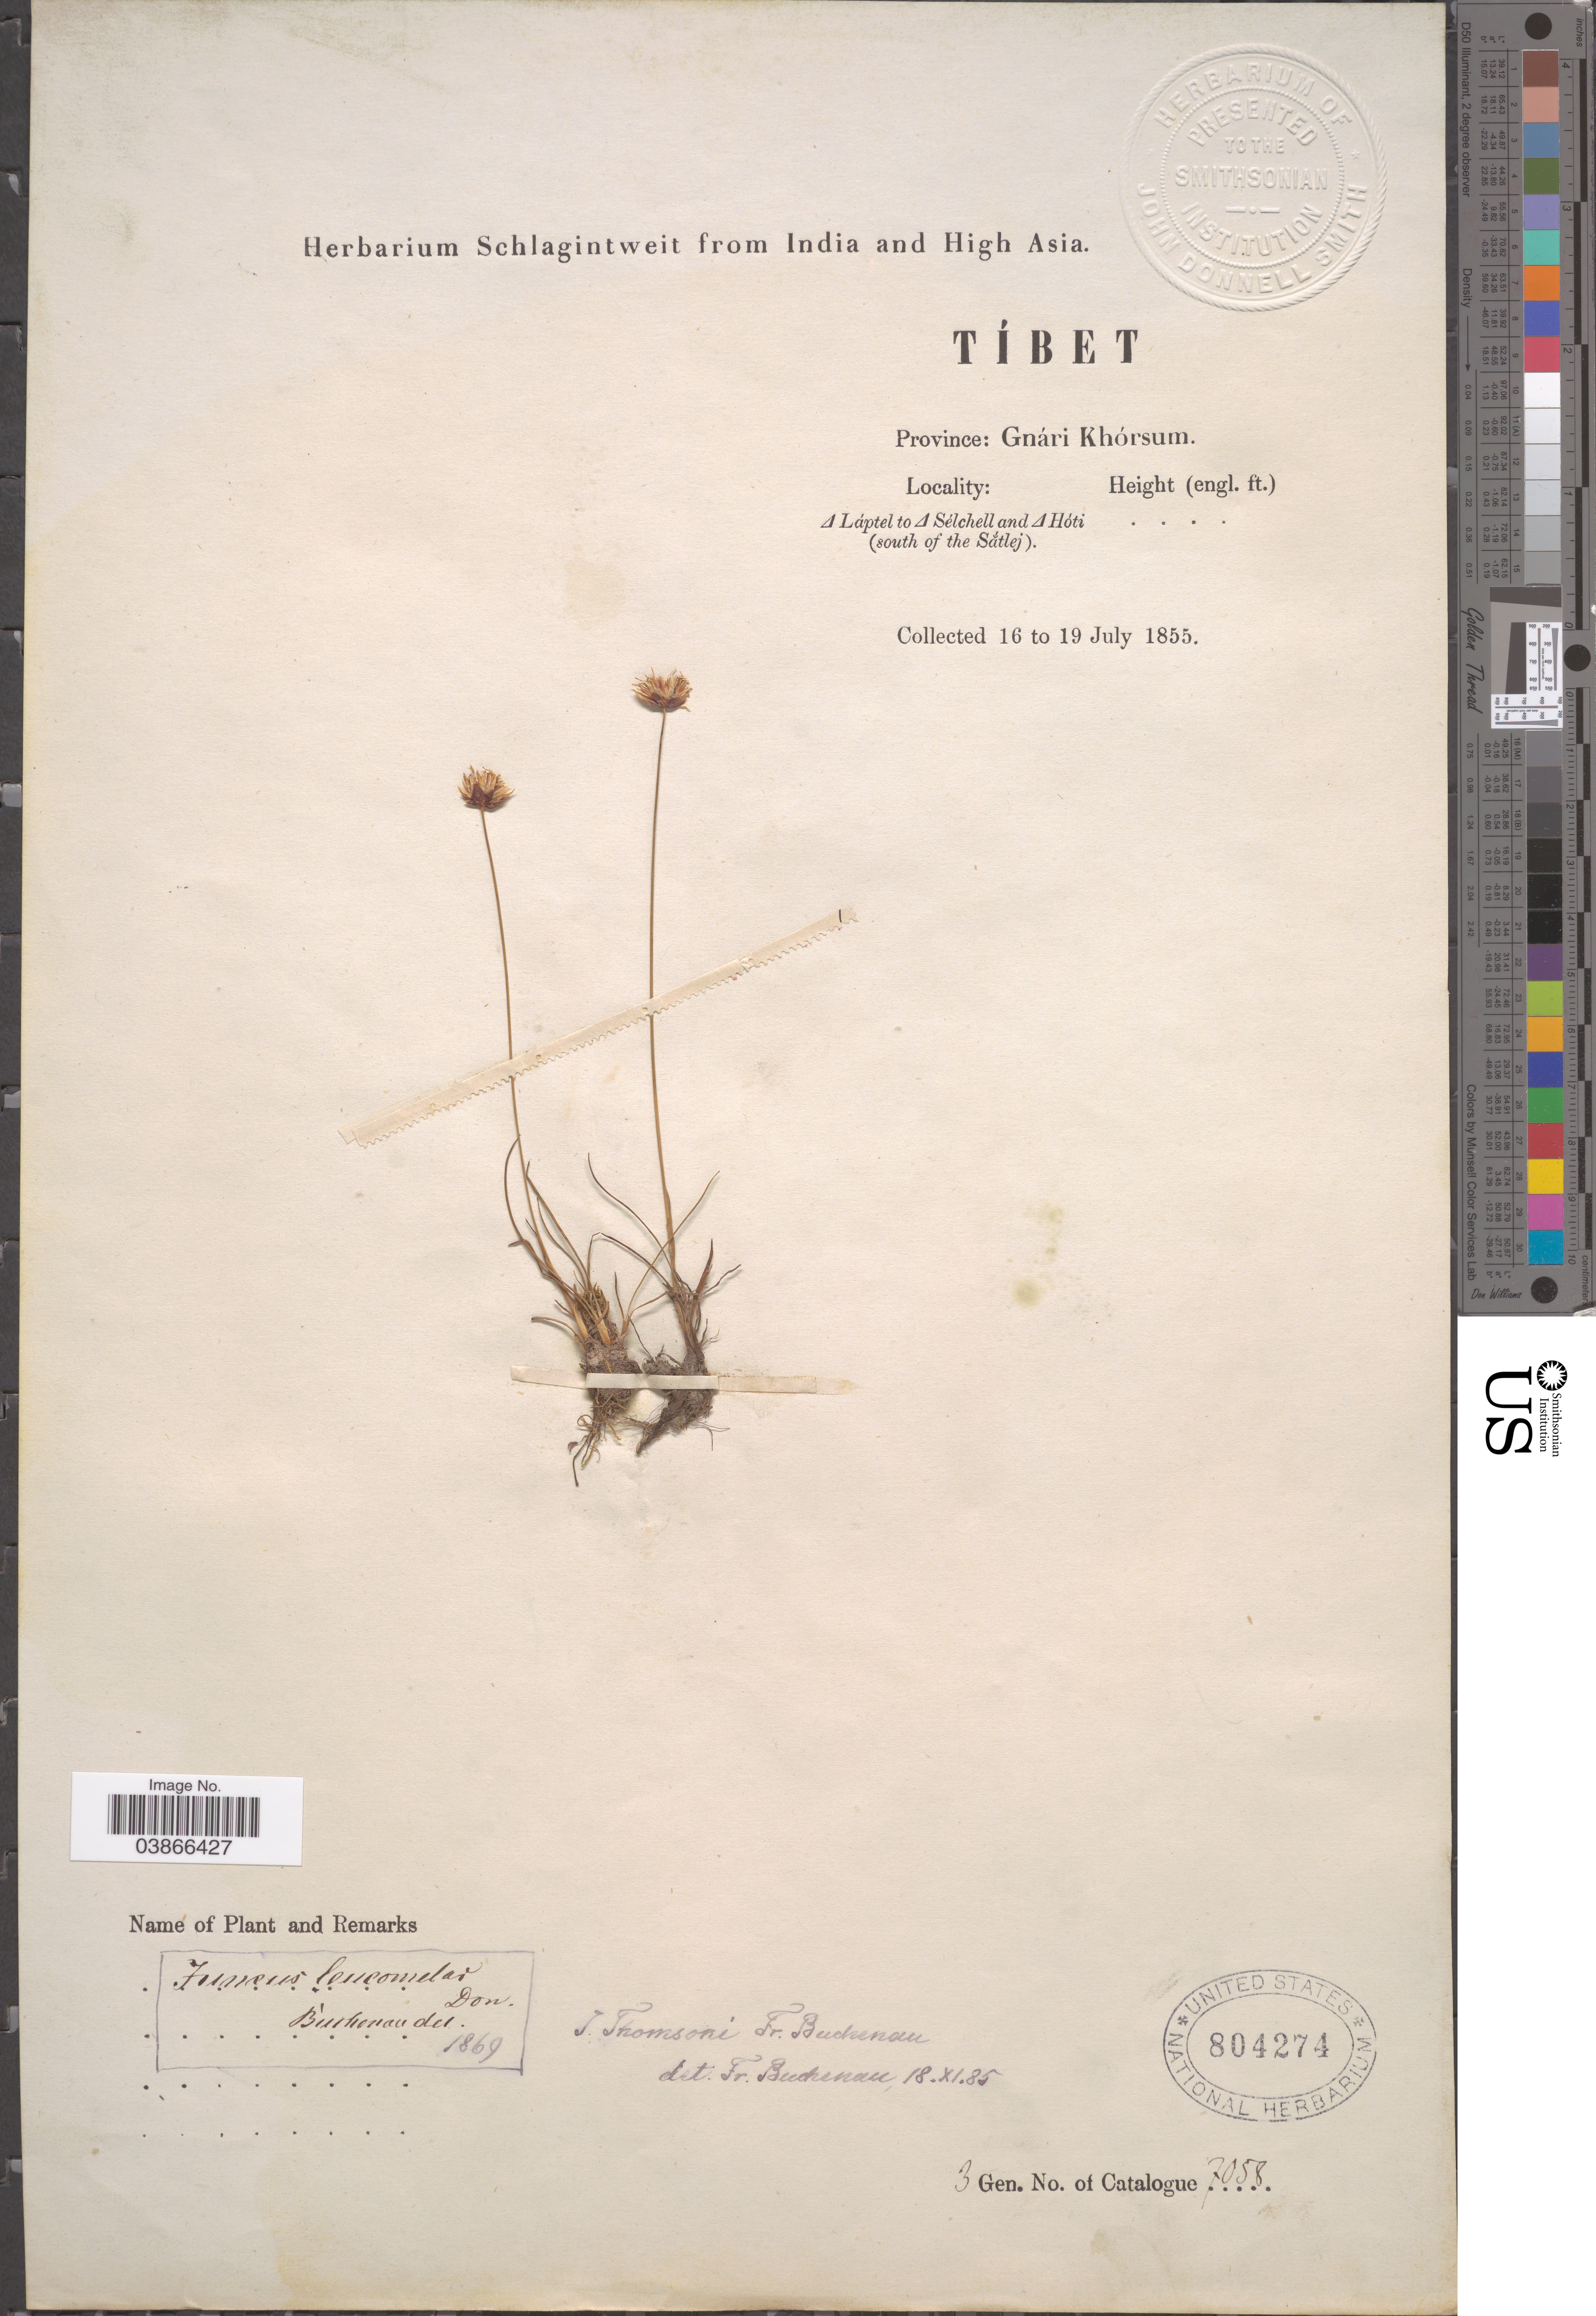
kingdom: Plantae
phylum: Tracheophyta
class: Liliopsida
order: Poales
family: Juncaceae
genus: Juncus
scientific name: Juncus thomsonii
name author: Buchenau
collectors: ex herb. Schlagintweit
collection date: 1855-07-16/1855-07-19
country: China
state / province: Xizang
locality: Tíbet. Province: Gnári Khórsum. Láptel to Sélchell and Hóti (south of the Sátlej).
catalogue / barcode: US 804274